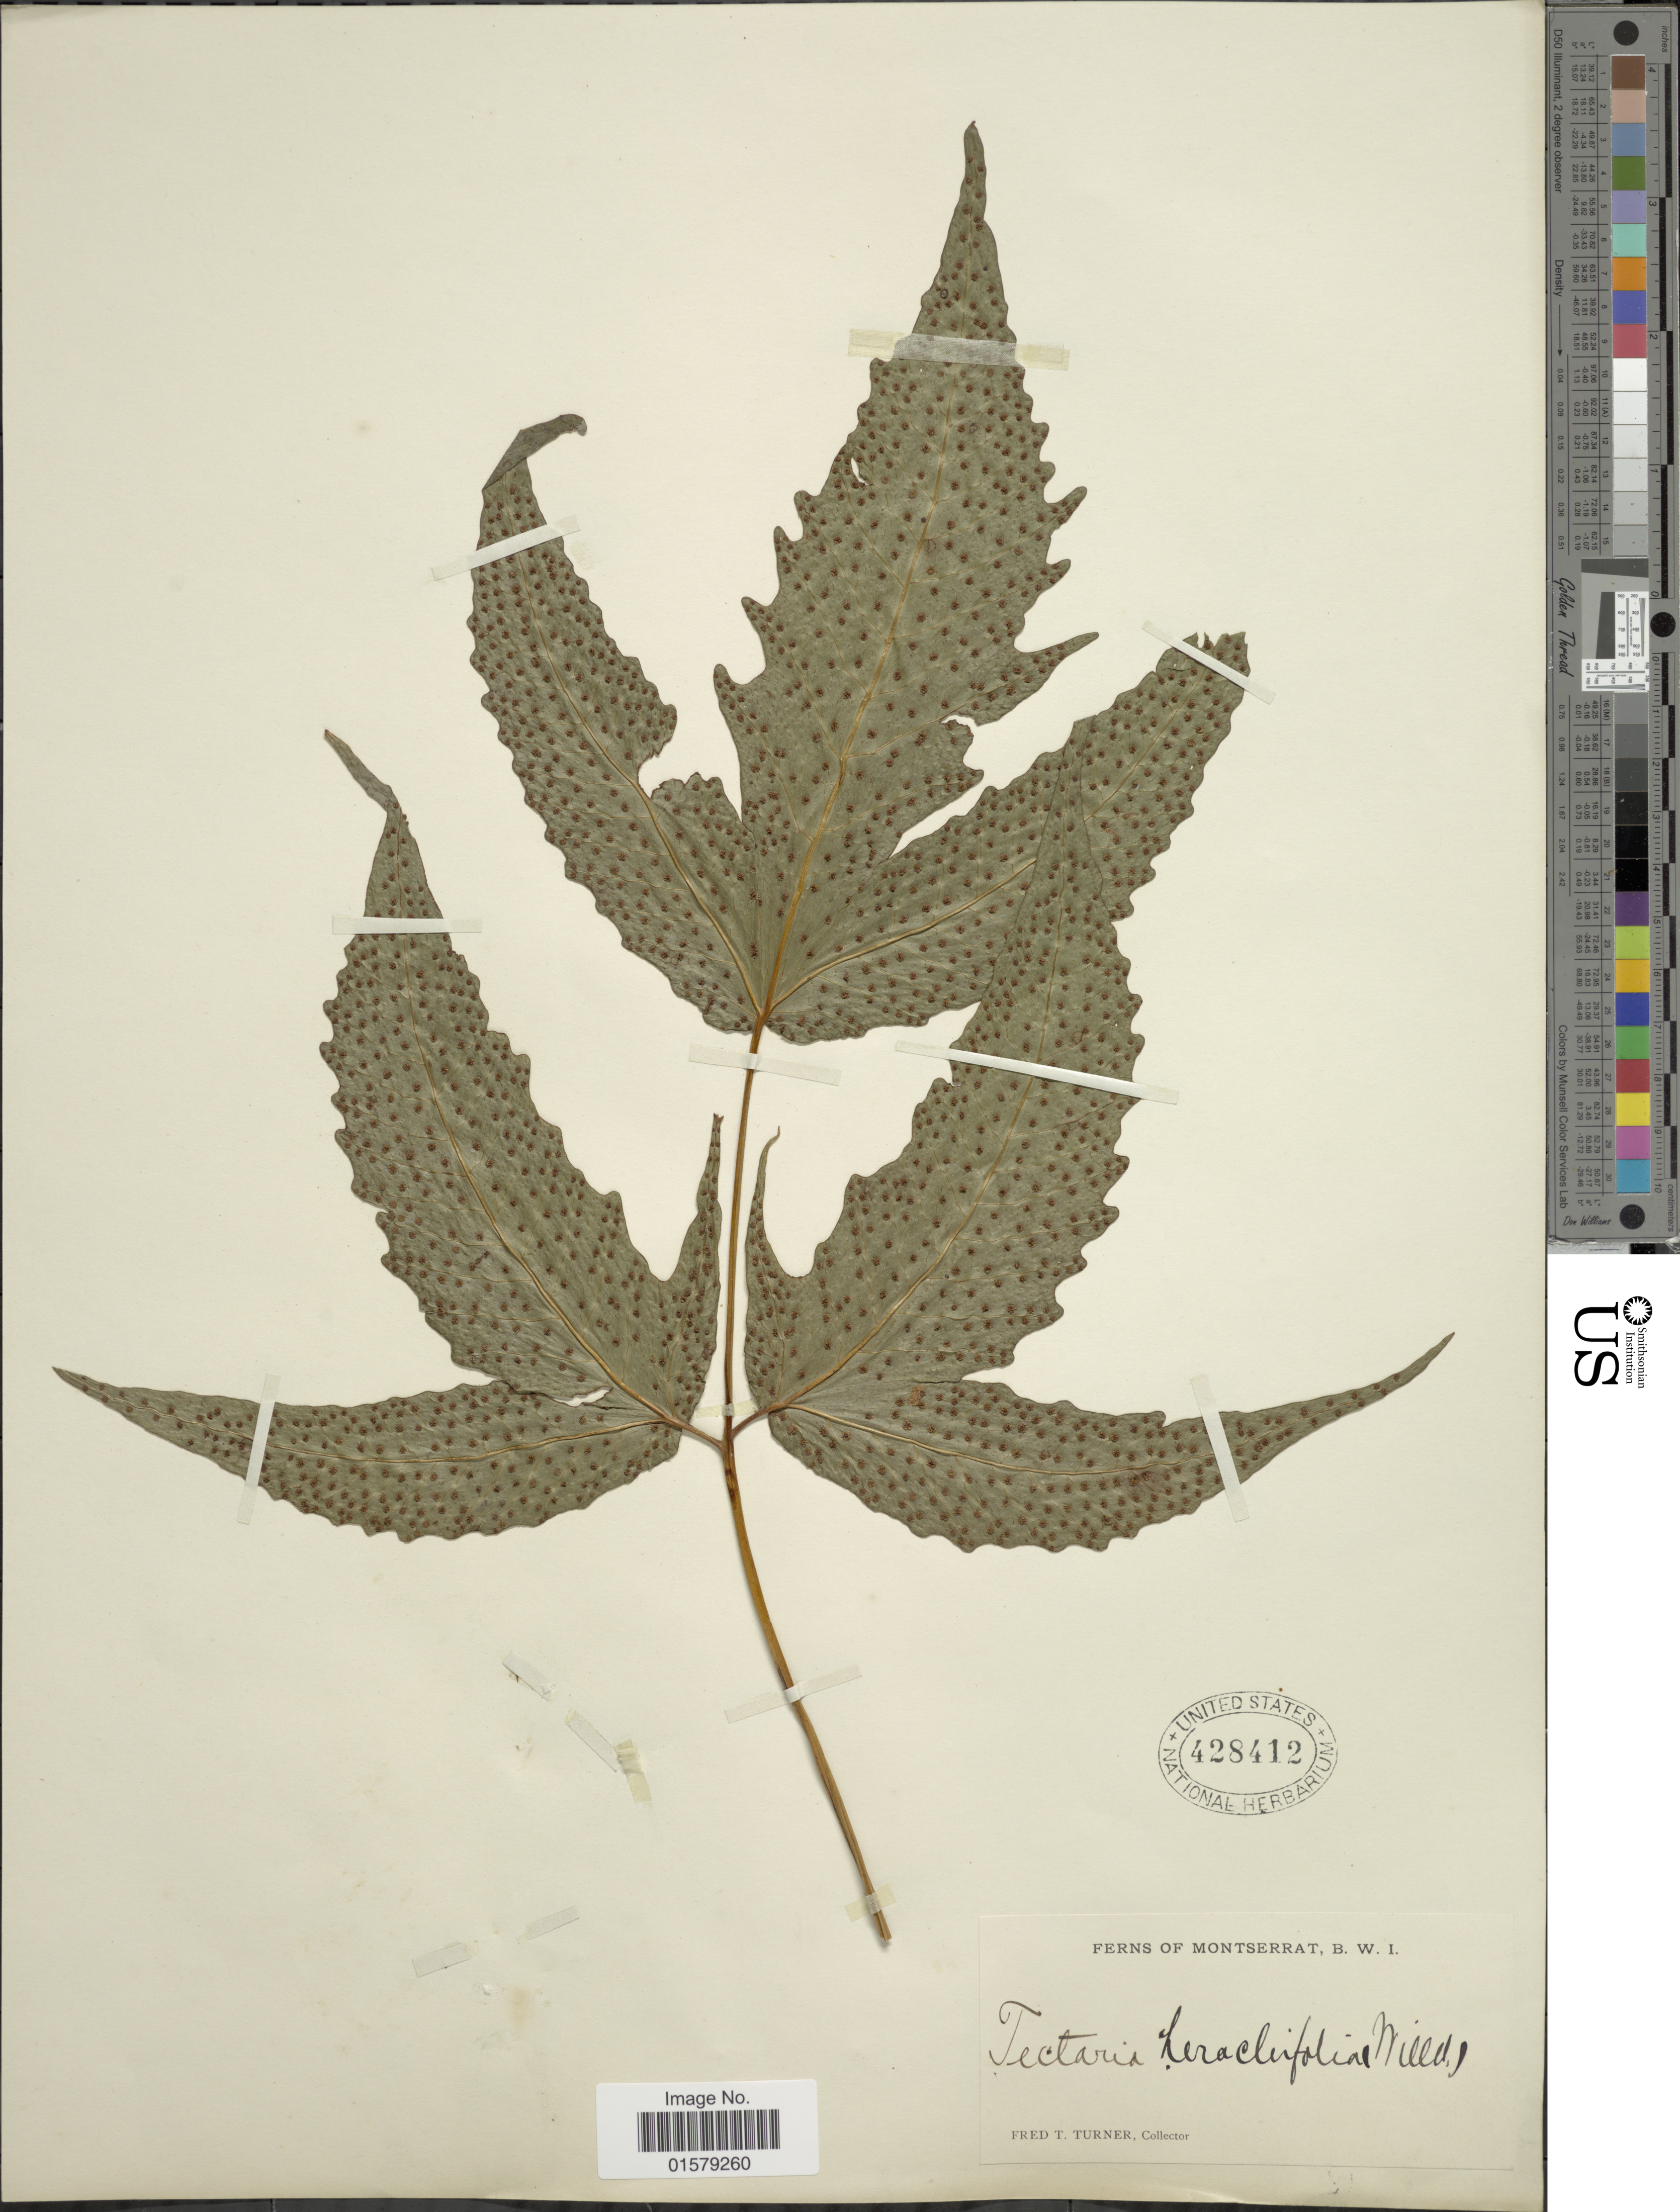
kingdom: Plantae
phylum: Tracheophyta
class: Polypodiopsida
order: Polypodiales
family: Tectariaceae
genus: Tectaria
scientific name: Tectaria heracleifolia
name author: (Willd.) Underw.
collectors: F. T. Turner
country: Montserrat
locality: B. W. I.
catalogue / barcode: US 428412